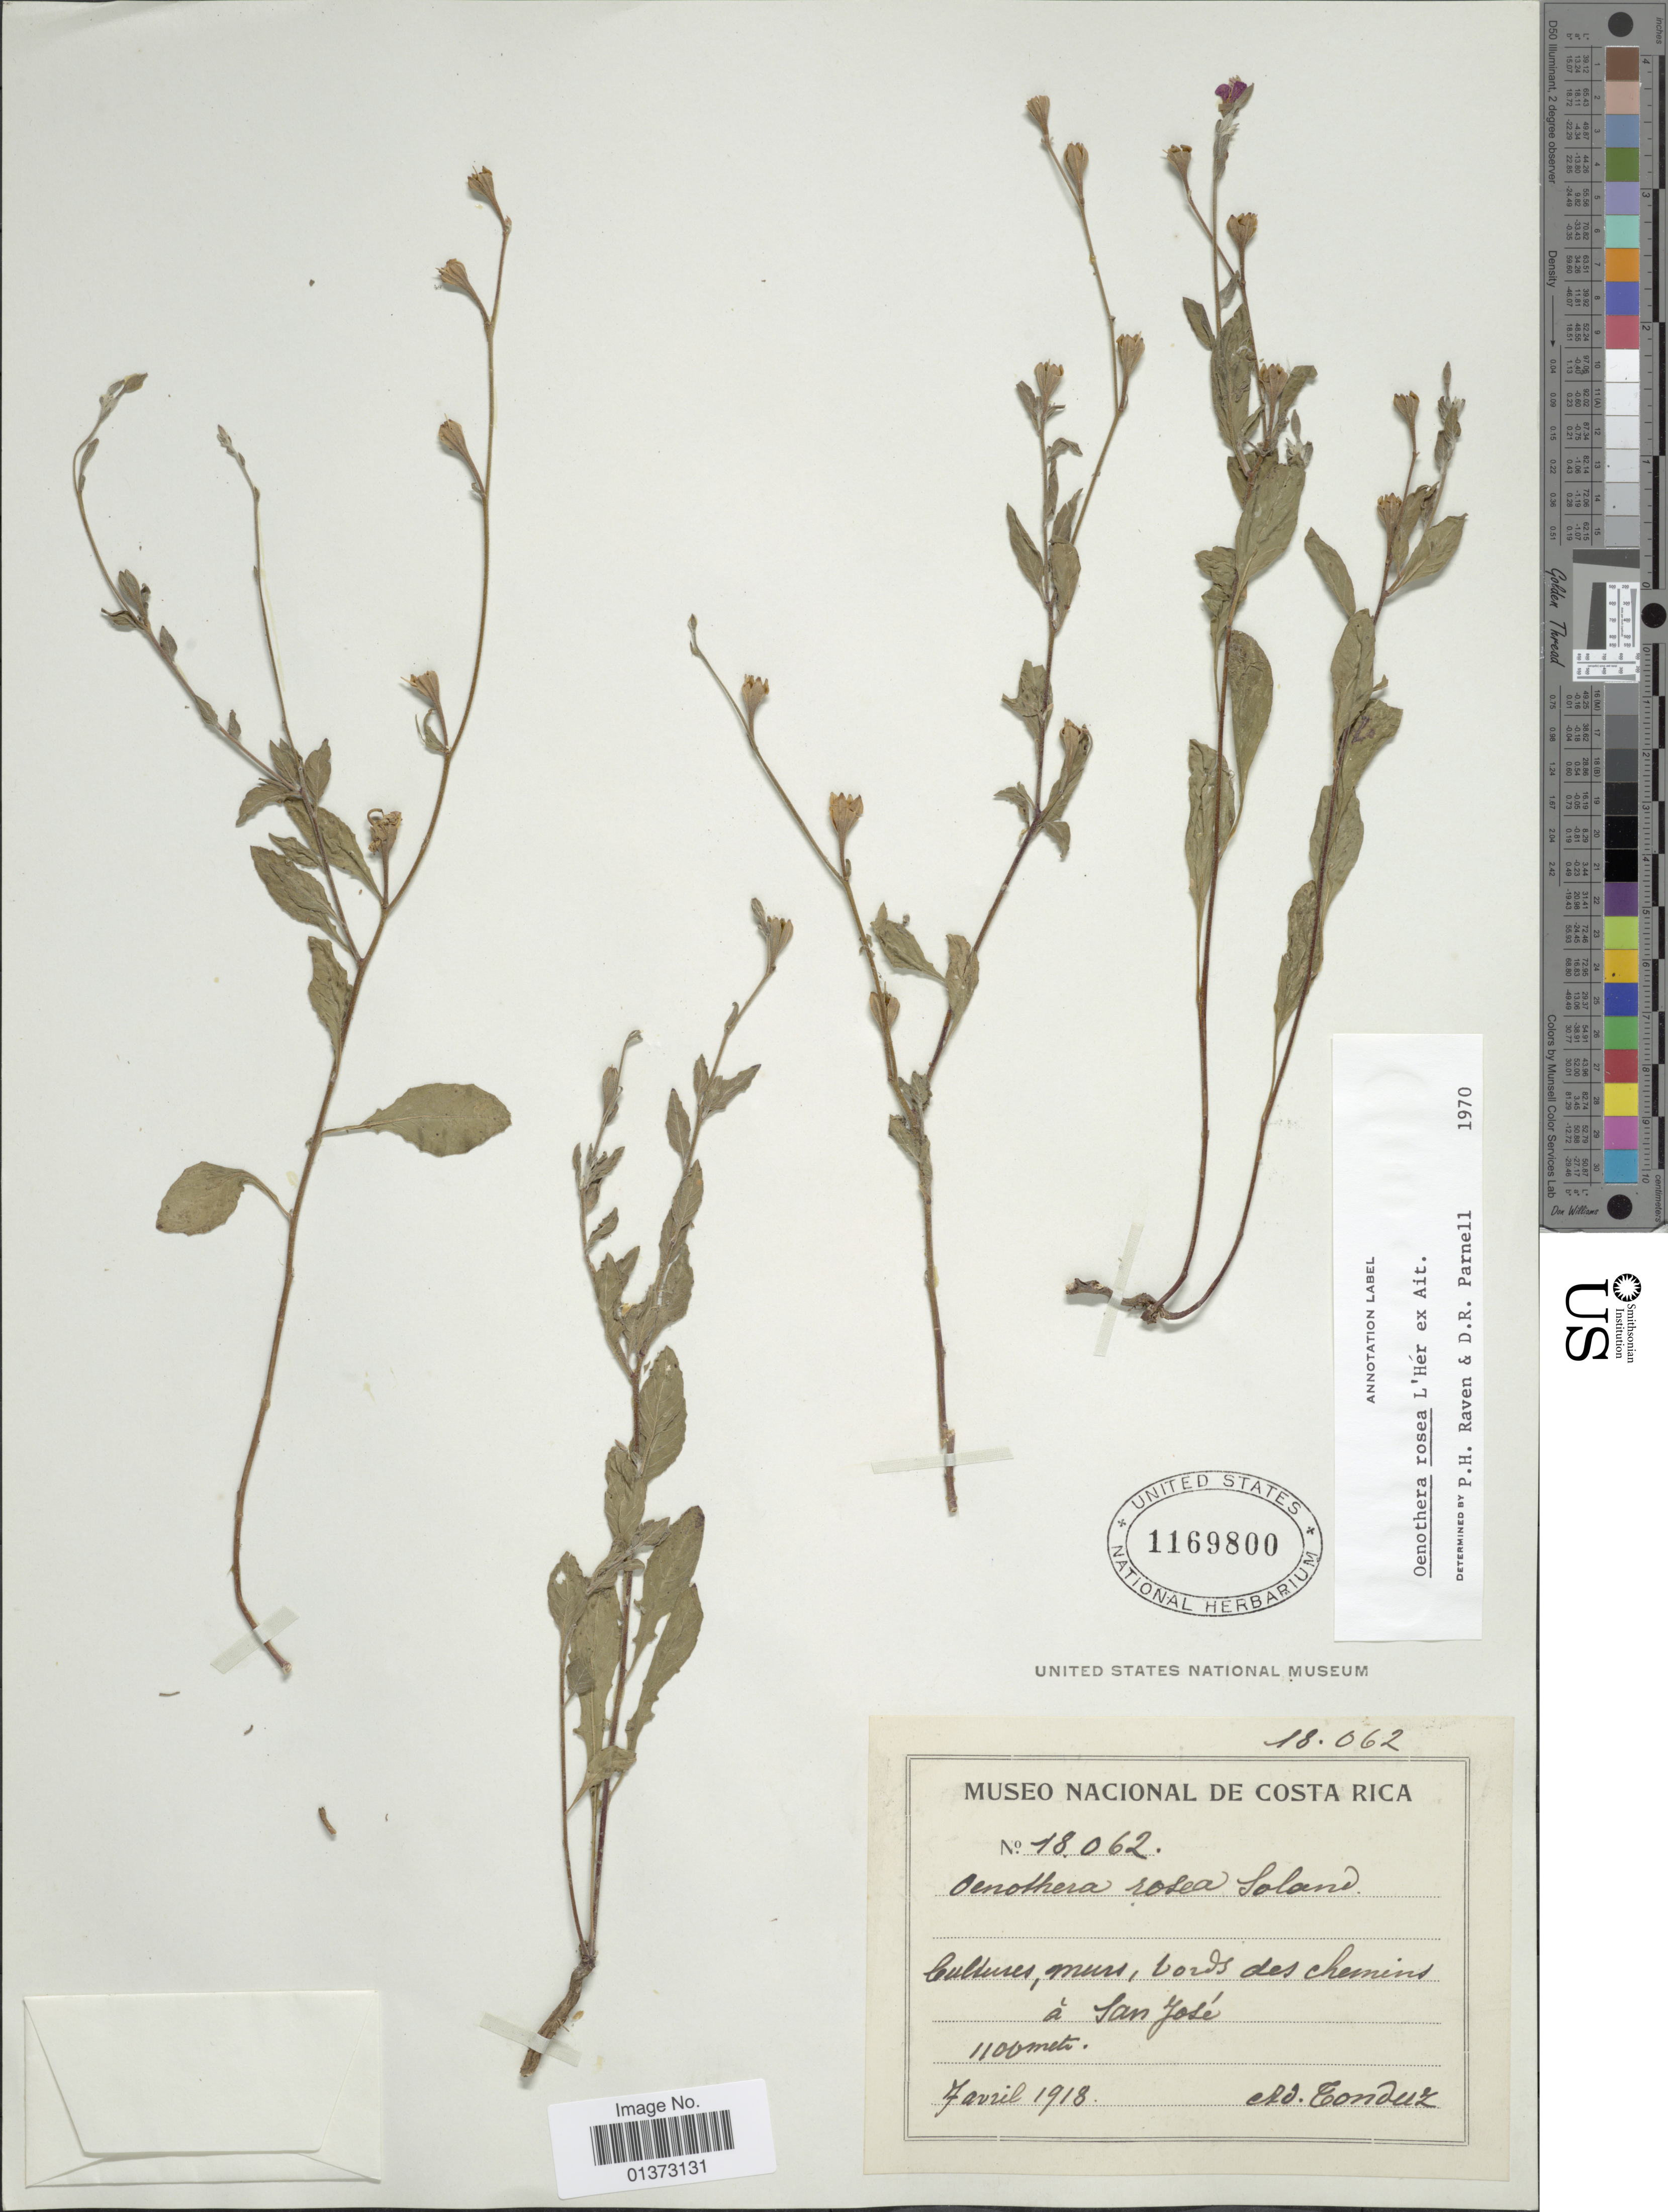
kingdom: Plantae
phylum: Tracheophyta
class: Magnoliopsida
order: Myrtales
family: Onagraceae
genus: Oenothera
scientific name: Oenothera rosea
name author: L'Hér. ex Aiton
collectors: A. Tonduz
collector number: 18062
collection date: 1918-04-07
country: Costa Rica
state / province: San José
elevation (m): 1100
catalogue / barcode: US 1169800